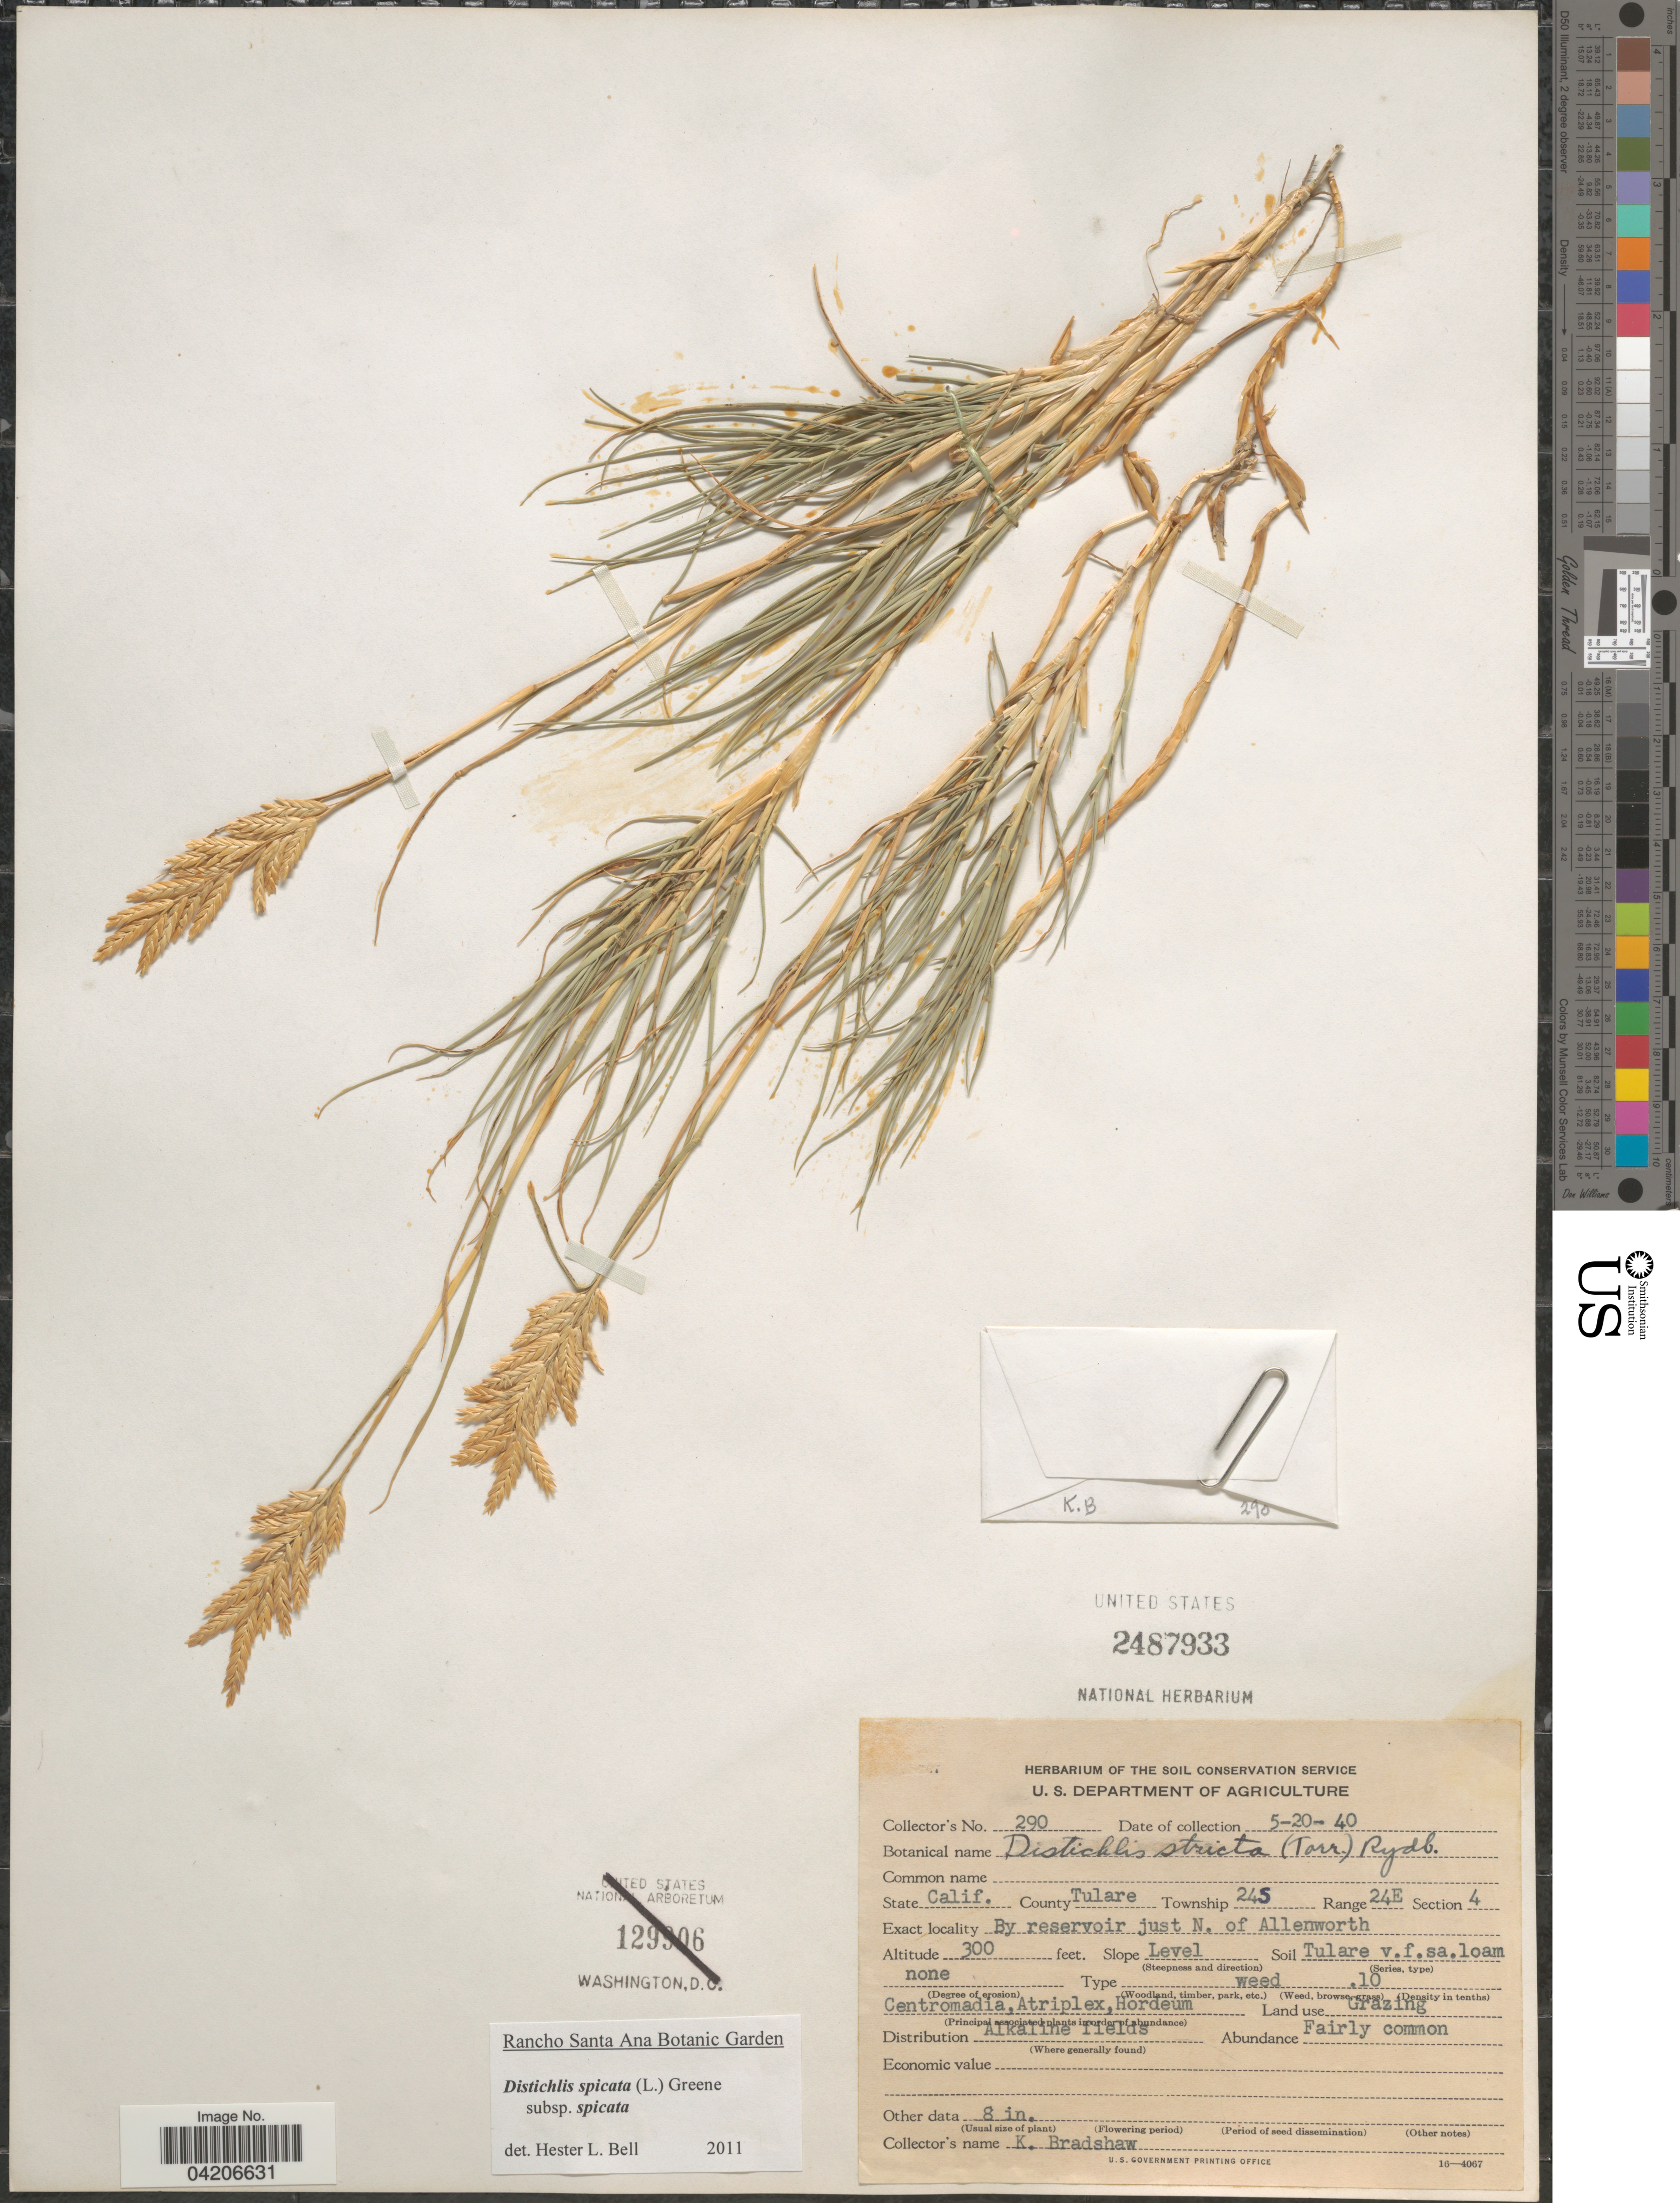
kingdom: Plantae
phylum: Tracheophyta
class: Liliopsida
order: Poales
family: Poaceae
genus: Distichlis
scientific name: Distichlis spicata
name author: (L.) Greene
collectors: K. Bradshaw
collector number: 290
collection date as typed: Transcribed d/m/y: 20/5/40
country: United States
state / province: California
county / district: Tulare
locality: County Tulare. Township 245 Range 24E Section 4. By reservoir just N. of Allenworth.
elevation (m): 91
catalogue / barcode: US 2487933